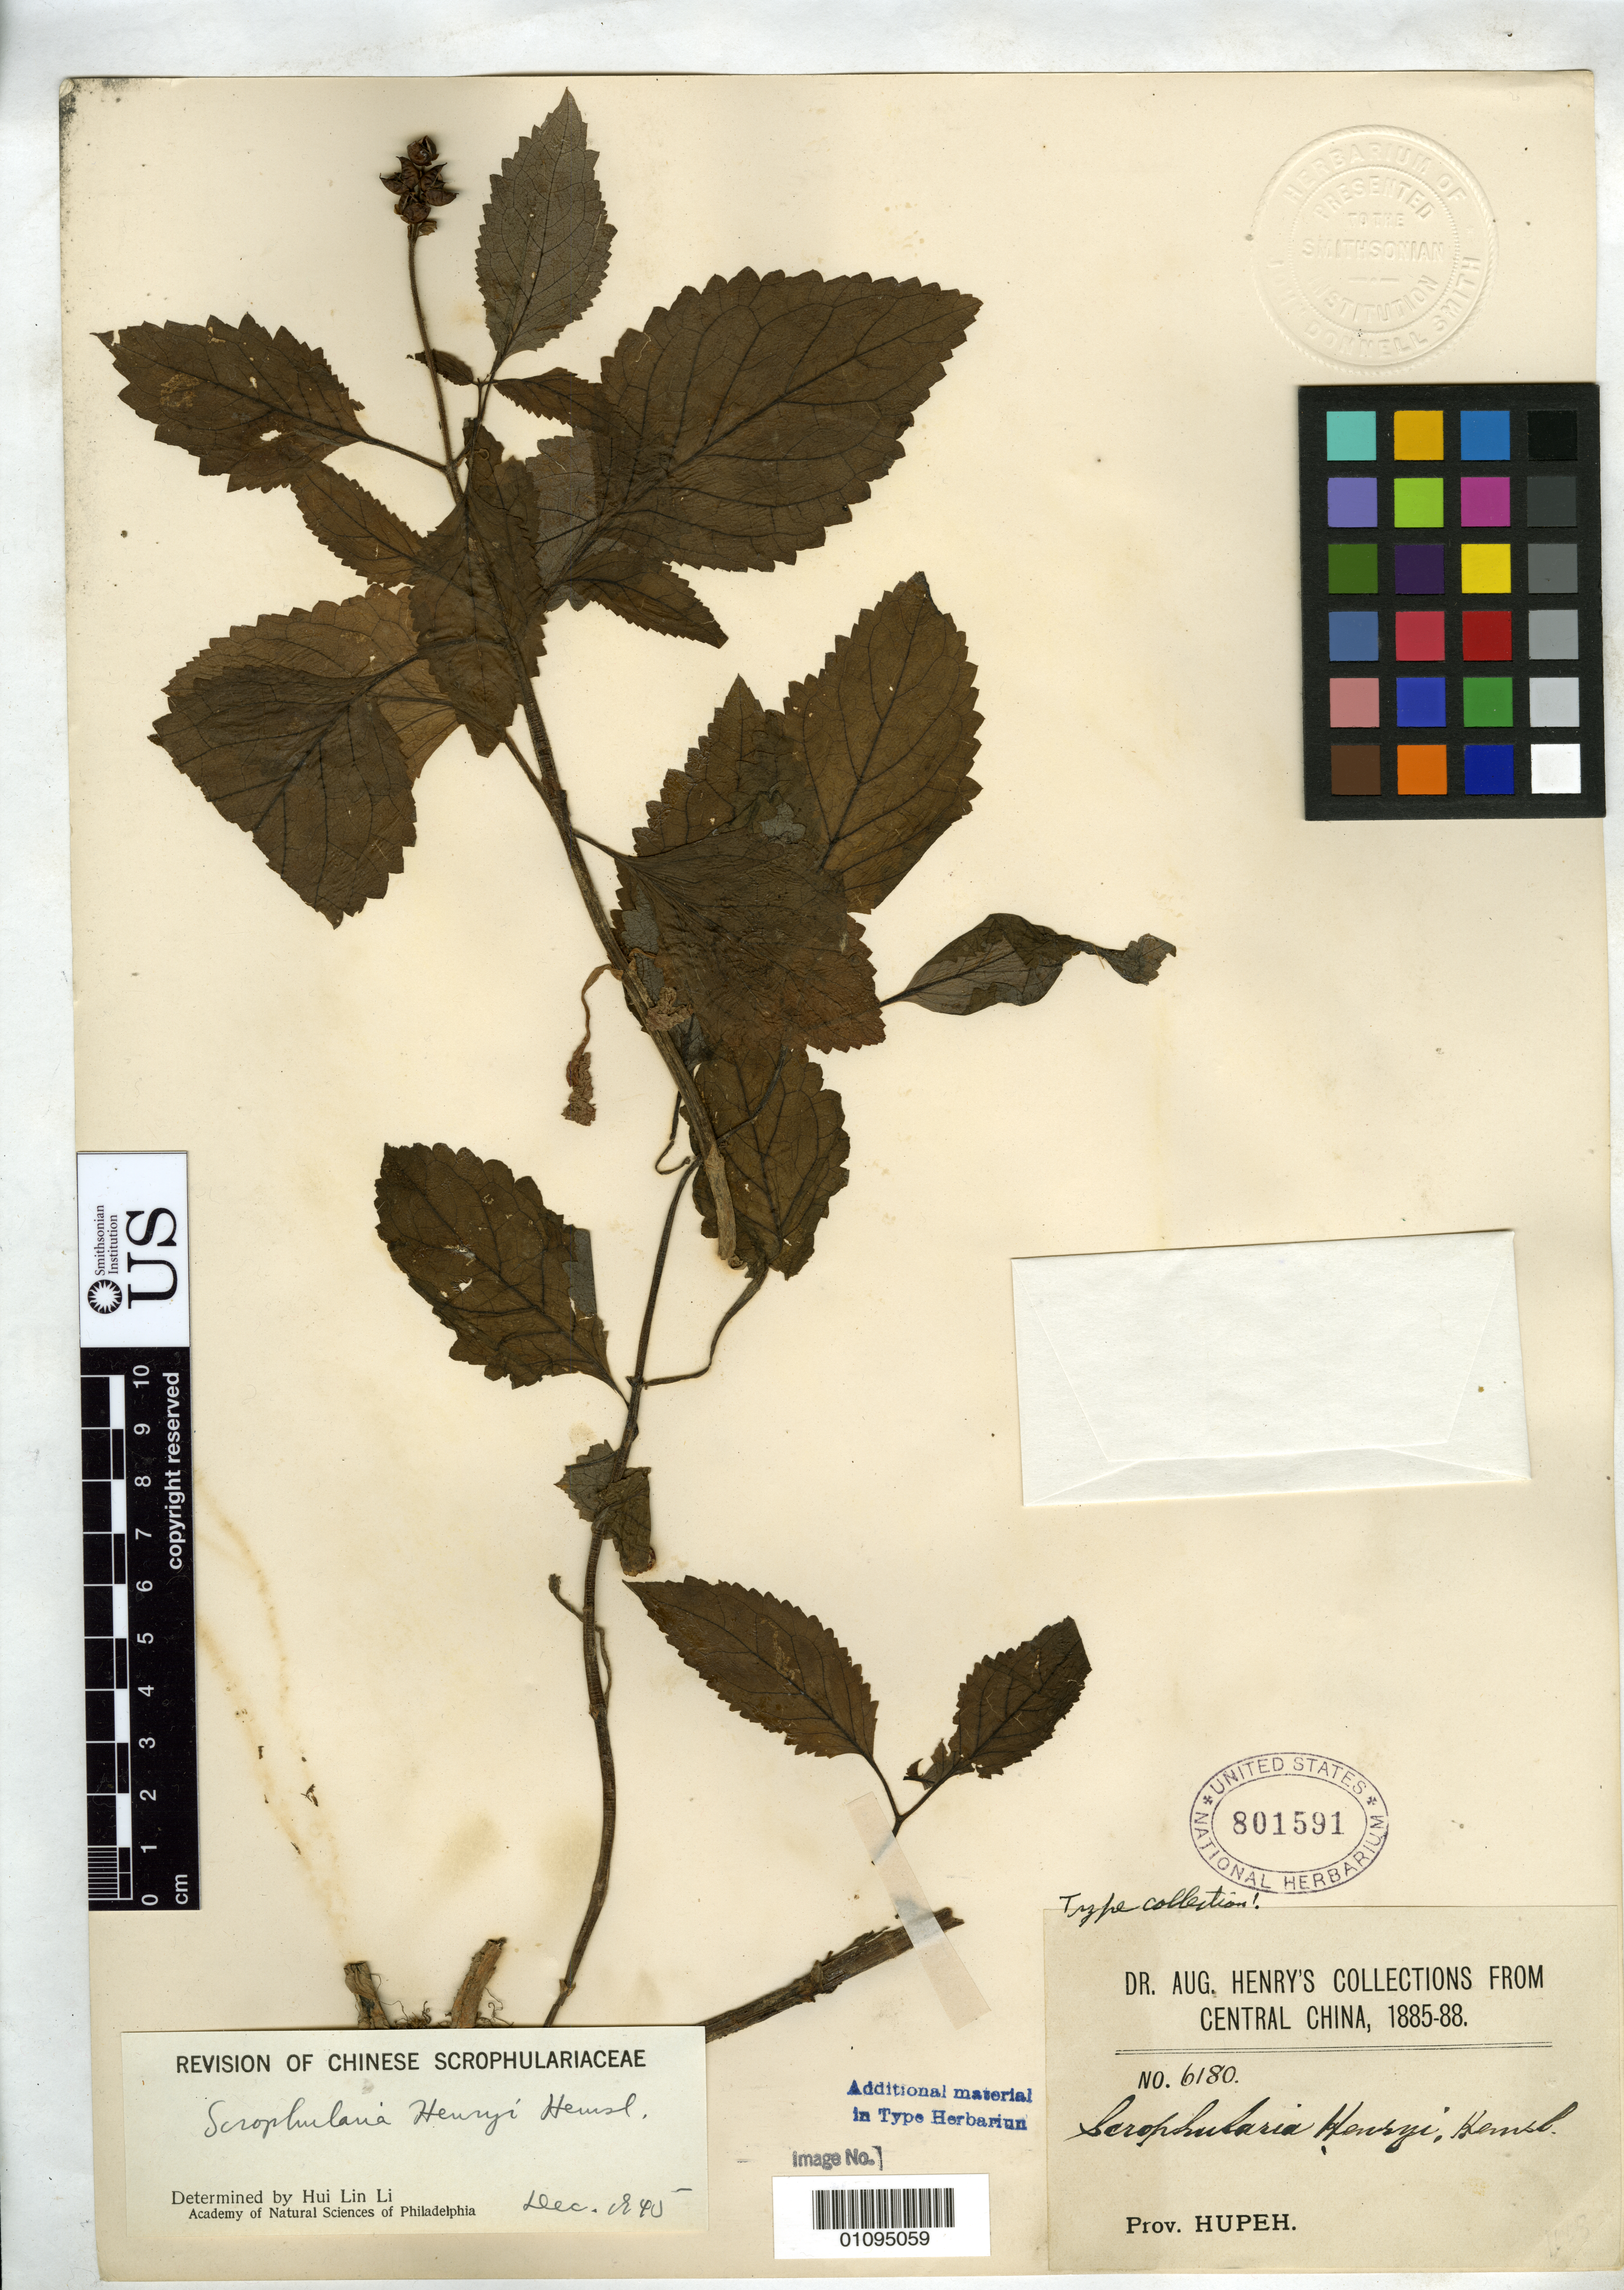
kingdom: Plantae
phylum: Tracheophyta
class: Magnoliopsida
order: Lamiales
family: Scrophulariaceae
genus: Scrophularia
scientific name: Scrophularia henryi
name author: Hemsl.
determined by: Li, H. L.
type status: Isotype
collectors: A. Henry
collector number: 6180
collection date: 1885/1888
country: China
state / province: Hubei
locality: Central China. Prov. Hupeh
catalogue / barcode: US 801591